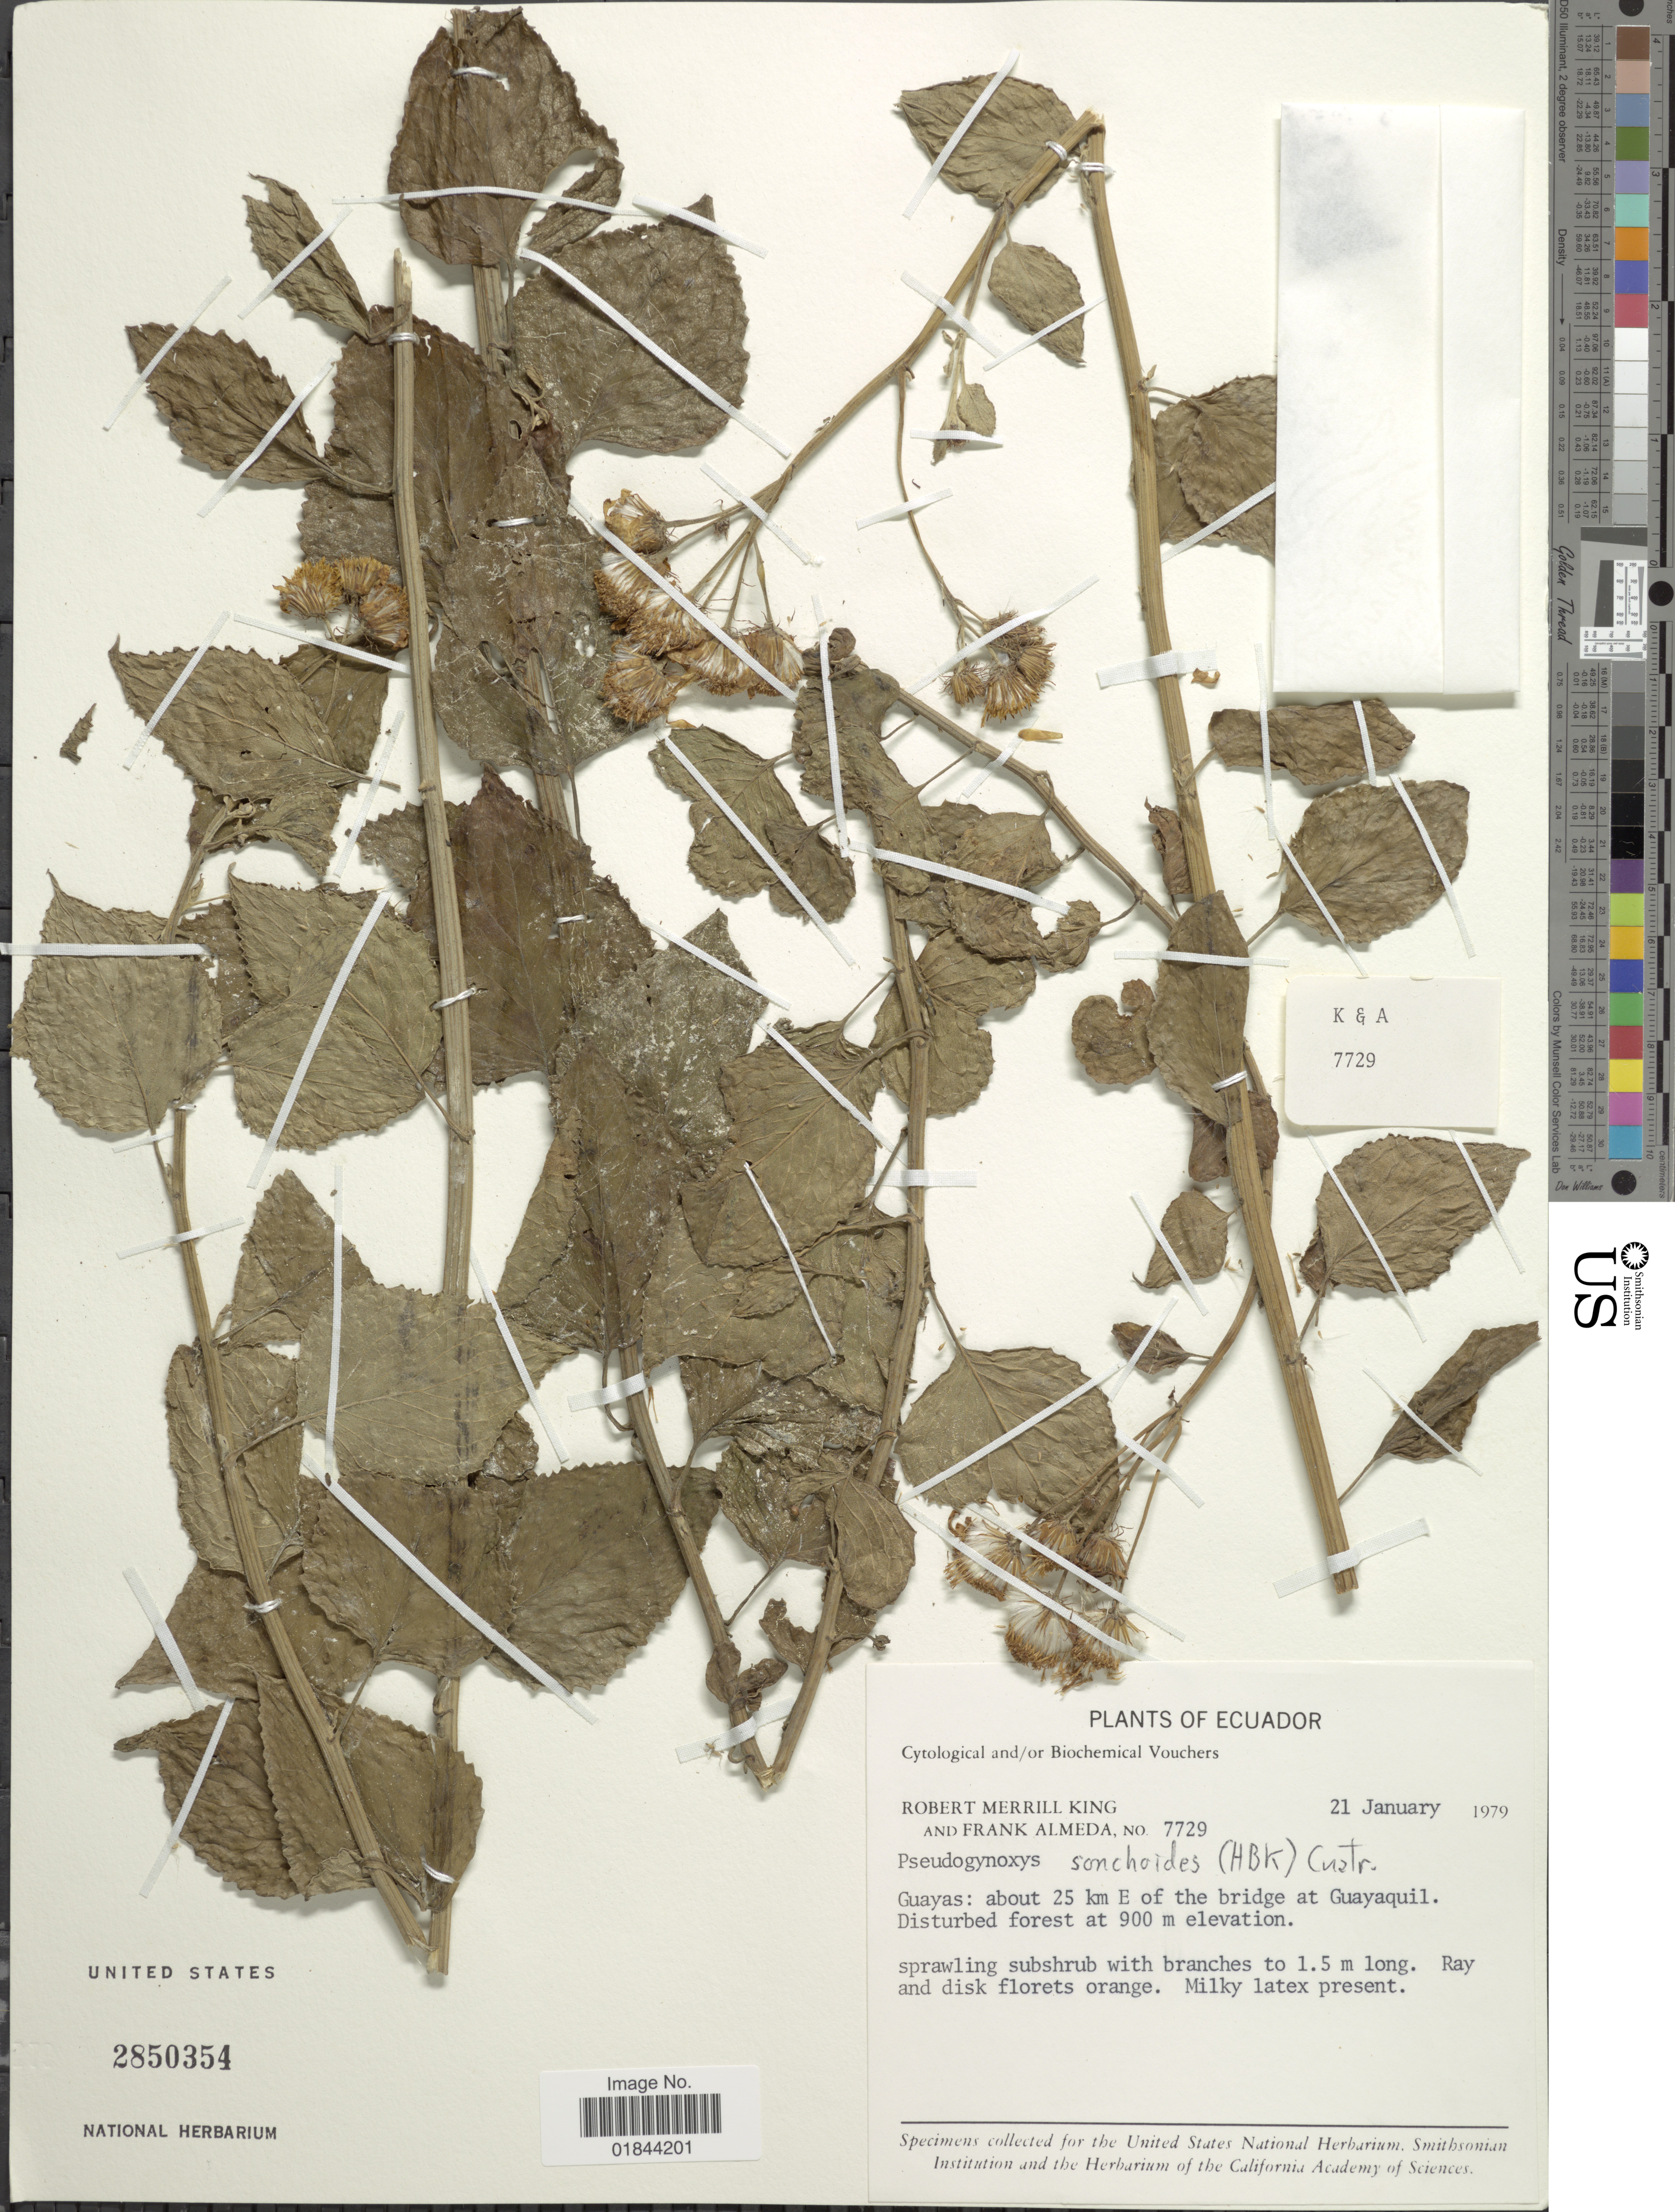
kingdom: Plantae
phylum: Tracheophyta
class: Magnoliopsida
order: Asterales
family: Asteraceae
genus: Paragynoxys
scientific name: Paragynoxys sochoides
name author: (Kunth) Cuatrec.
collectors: R. M. King & F. Almeda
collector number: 7729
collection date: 1979-01-21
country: Ecuador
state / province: Guayas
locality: About 25 km E of the bridge at Guayaquil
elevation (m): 900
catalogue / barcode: US 2850354